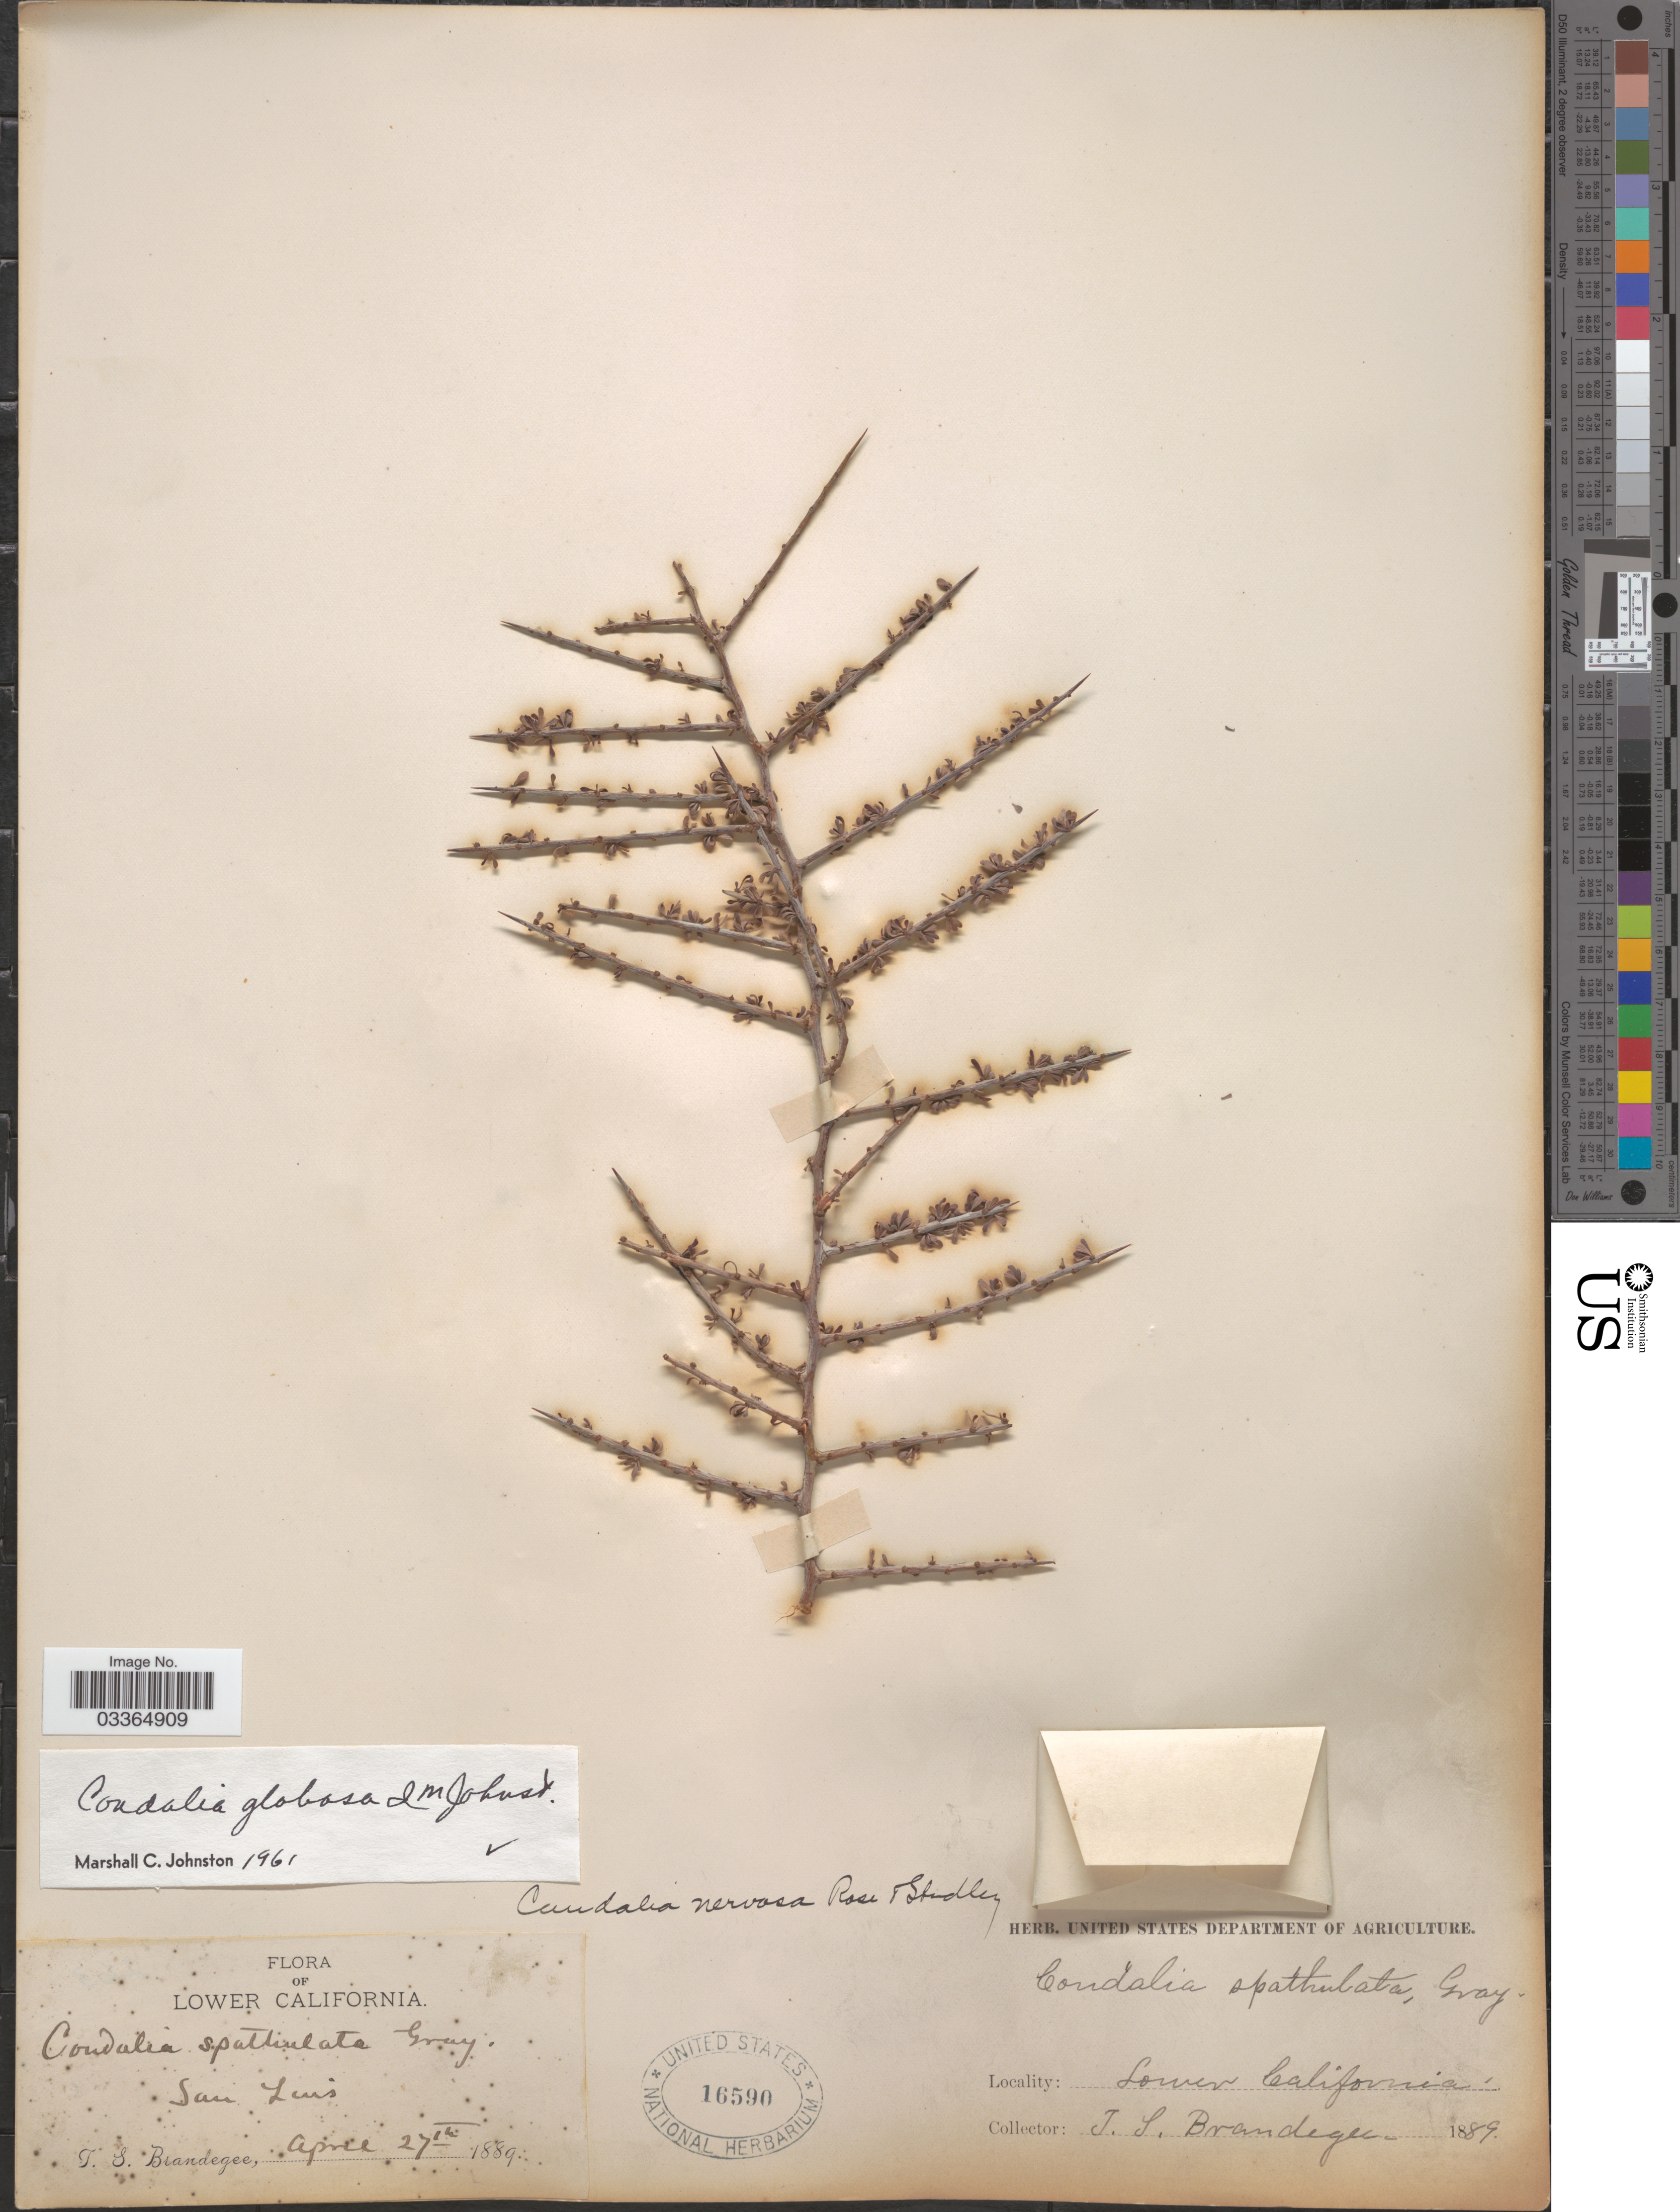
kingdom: Plantae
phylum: Tracheophyta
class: Magnoliopsida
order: Rosales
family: Rhamnaceae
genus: Condalia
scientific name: Condalia globosa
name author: I.M. Johnst.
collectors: T. S. Brandegee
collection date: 1889-04-27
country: Mexico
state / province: Baja California Norte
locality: Lower California. San Luis.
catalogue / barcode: US 16590